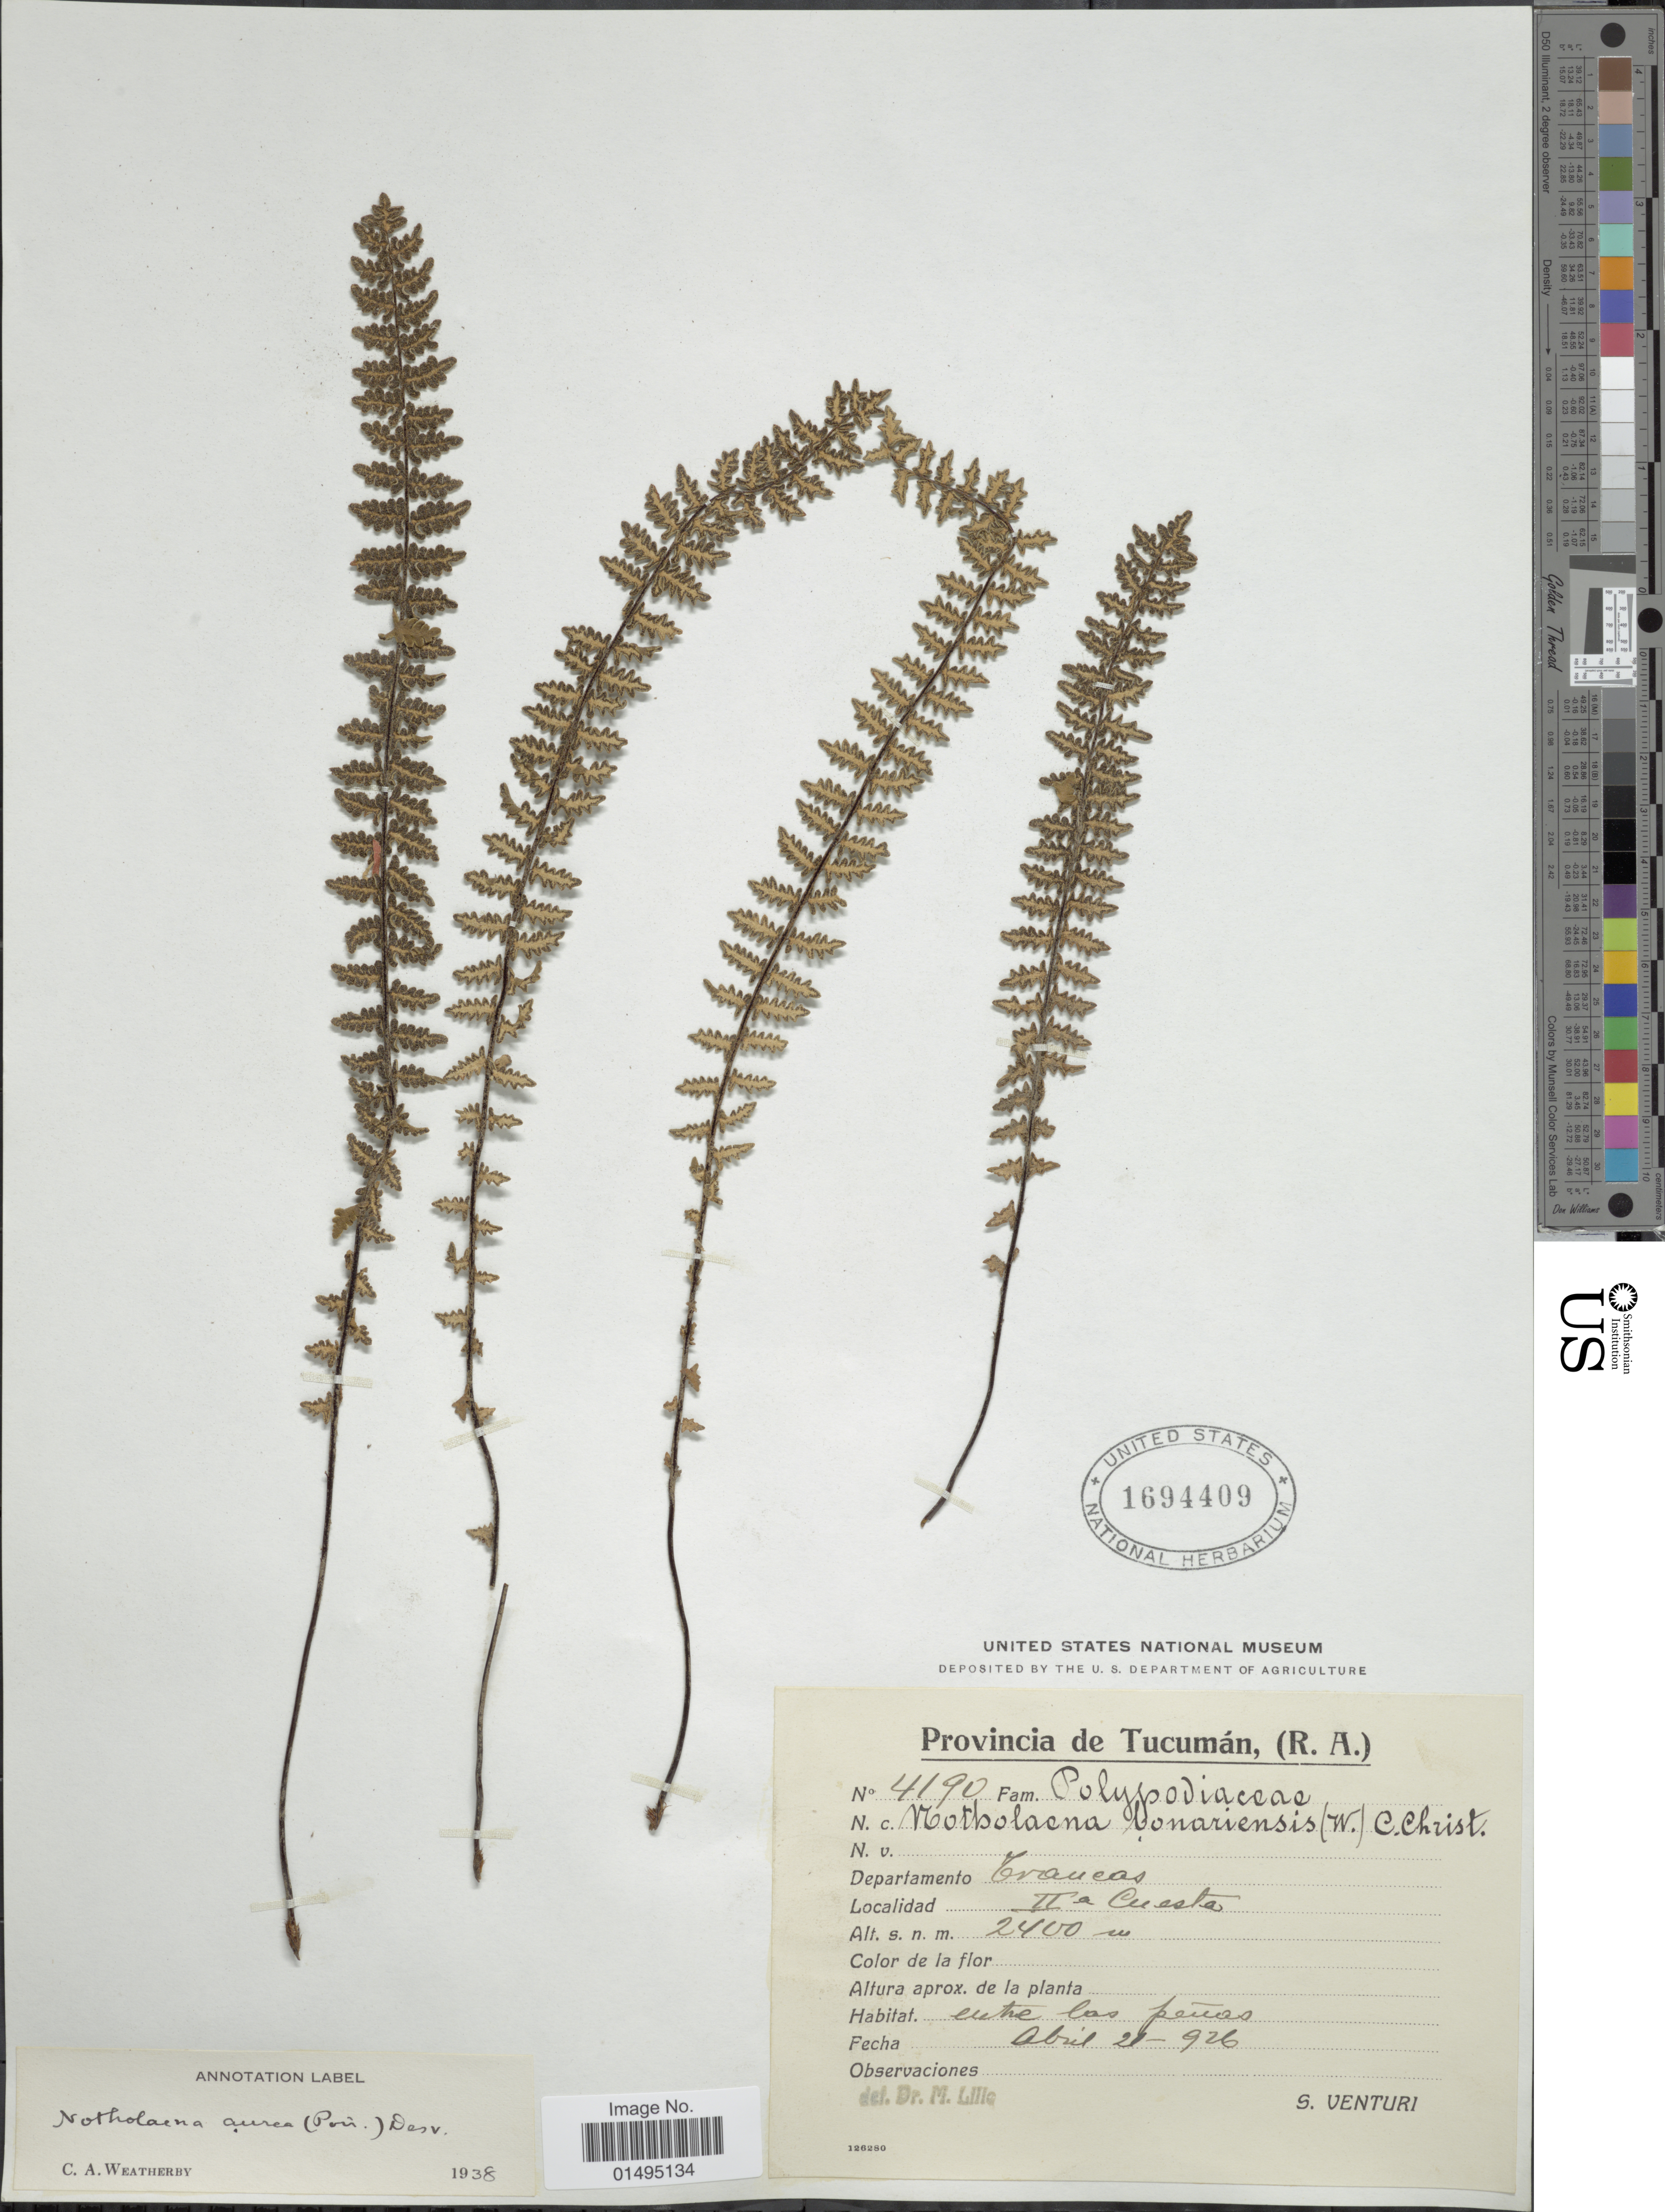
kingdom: Plantae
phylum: Tracheophyta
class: Polypodiopsida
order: Polypodiales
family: Pteridaceae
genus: Myriopteris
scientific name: Myriopteris aurea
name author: (Poir.) Grusz & Windham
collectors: S. Venturi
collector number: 4190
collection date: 1926-04-21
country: Argentina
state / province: Tucuman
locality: Provincia de Tucuman, (R.A.), IIa Cuesta. Departamento Caracas.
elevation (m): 2400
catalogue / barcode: US 1694409